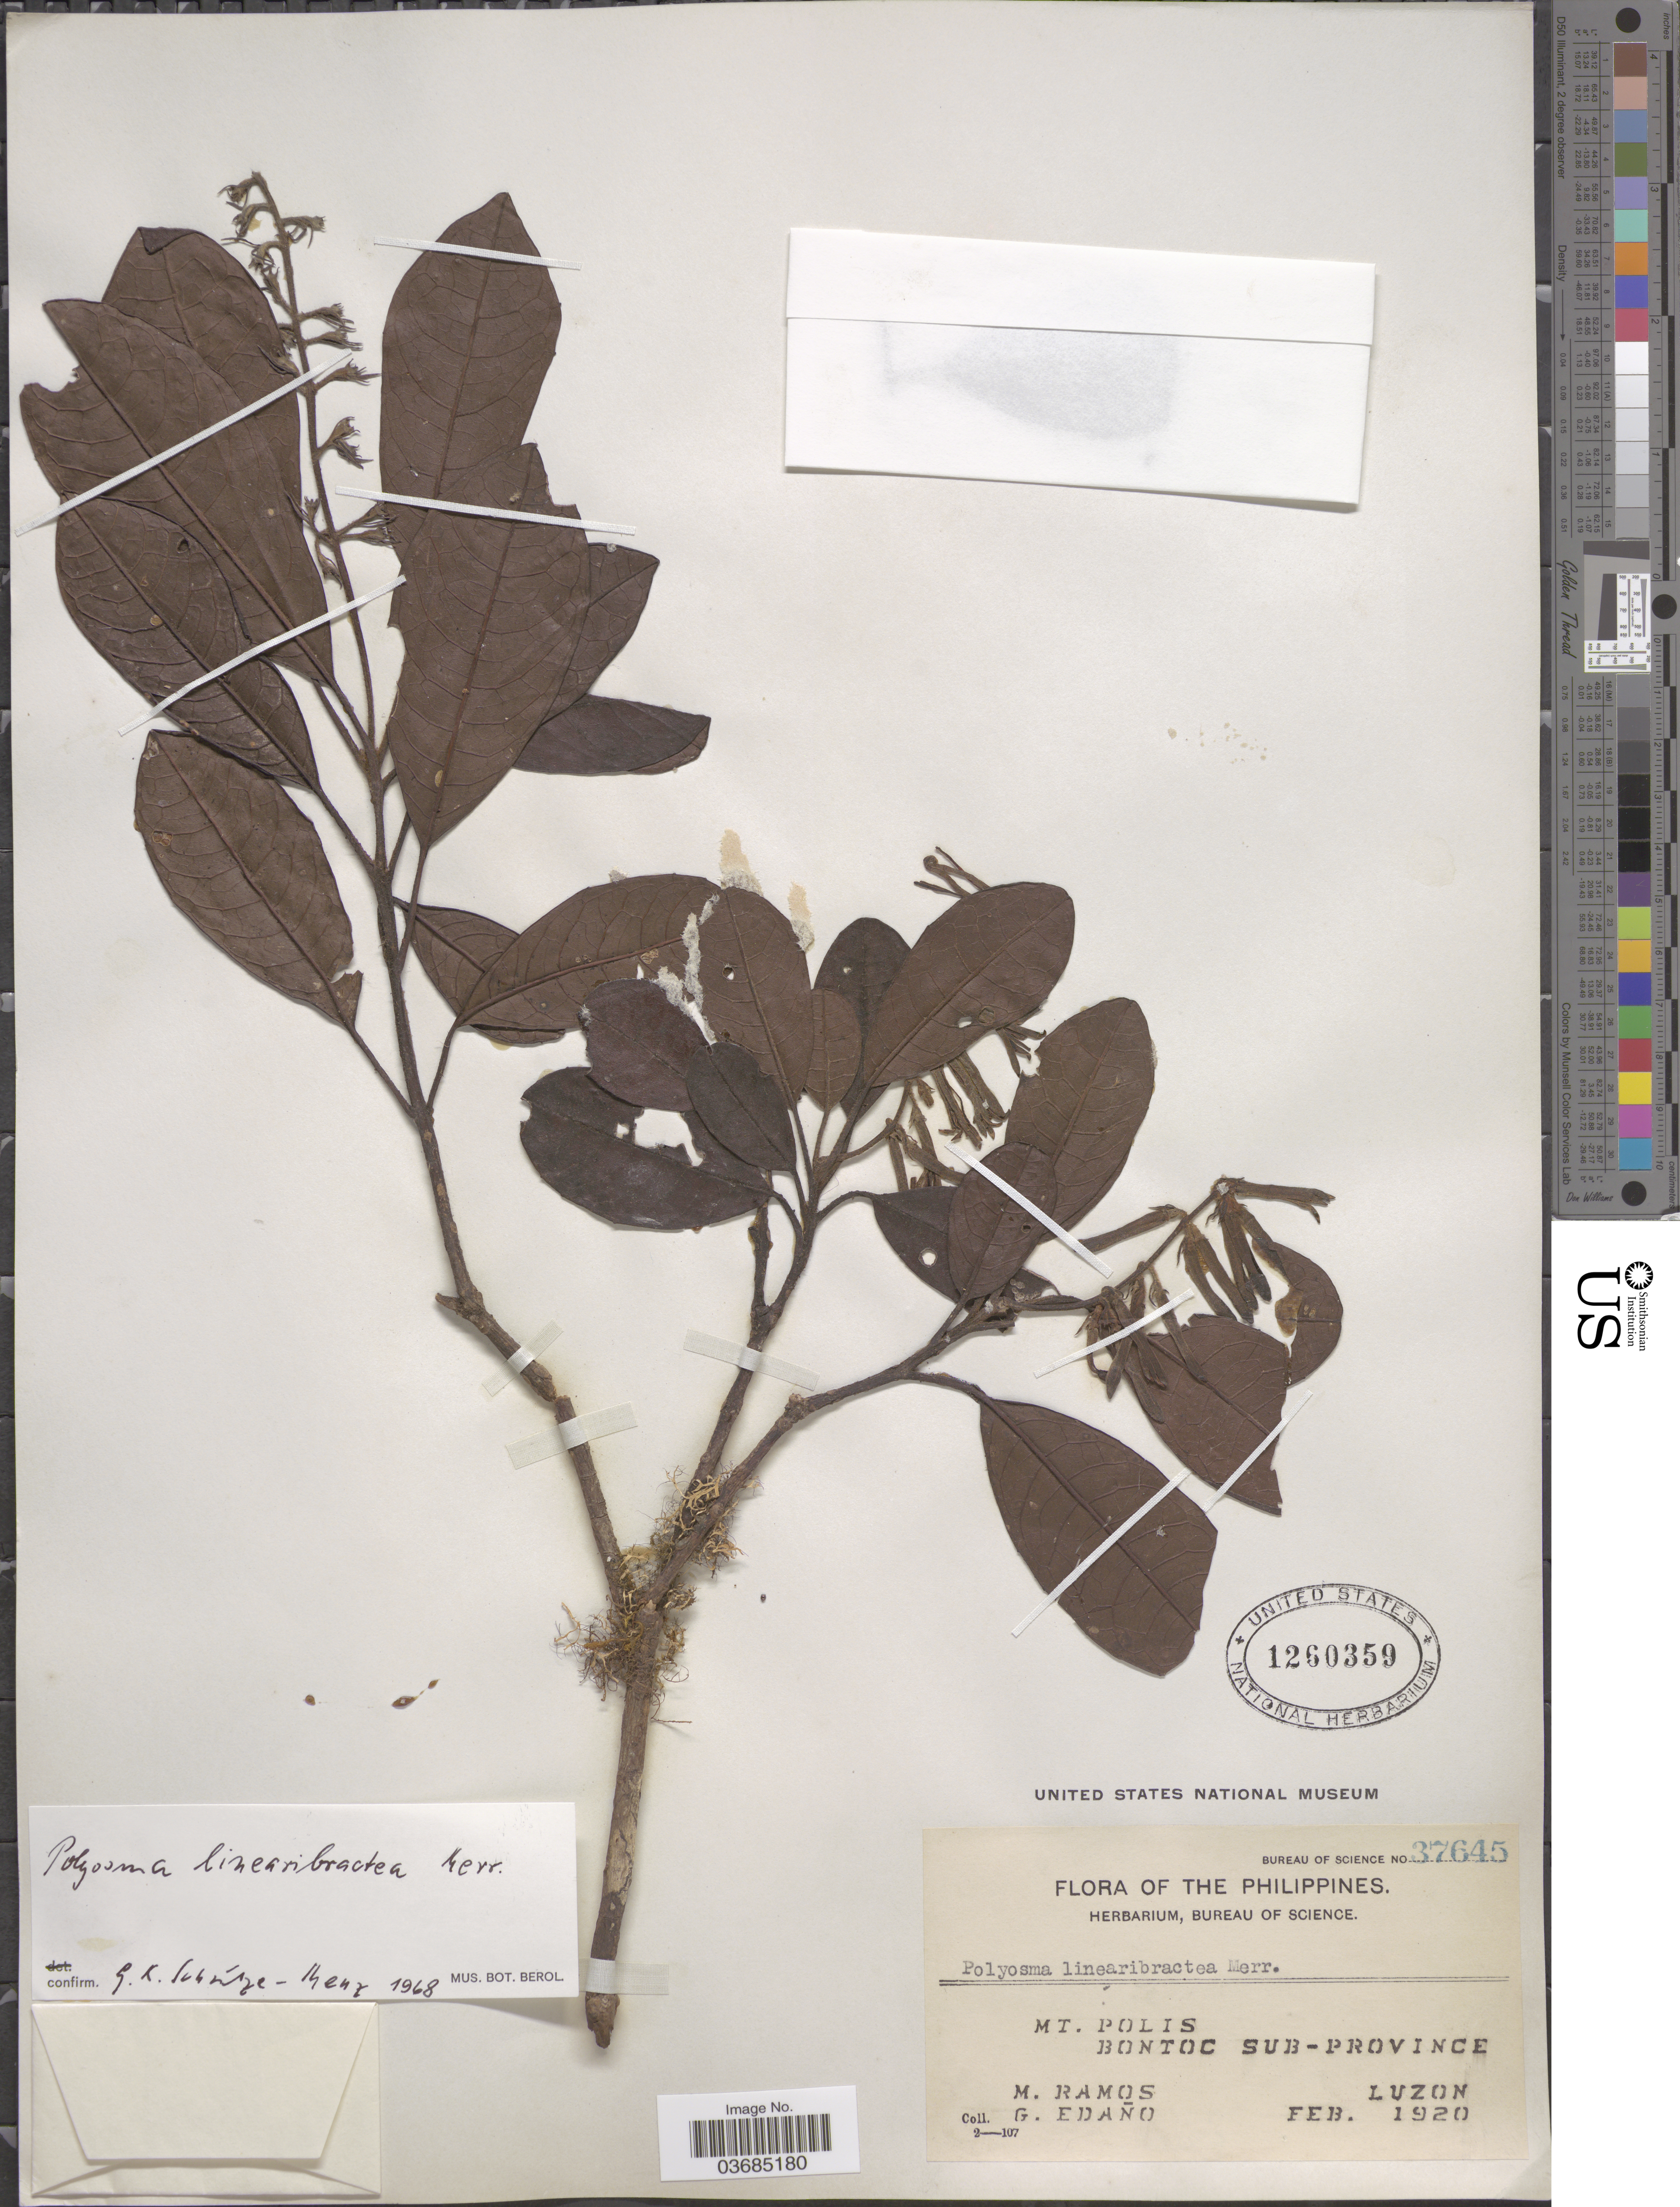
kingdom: Plantae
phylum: Tracheophyta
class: Magnoliopsida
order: Escalloniales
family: Escalloniaceae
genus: Polyosma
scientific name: Polyosma linearibractea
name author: Merr.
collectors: M. Ramos & G. Edaño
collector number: Bureau of Science 37645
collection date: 1920-02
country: Philippines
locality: Mt. Polis. Bontoc Sub-Province, Luzon.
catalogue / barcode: US 1260359